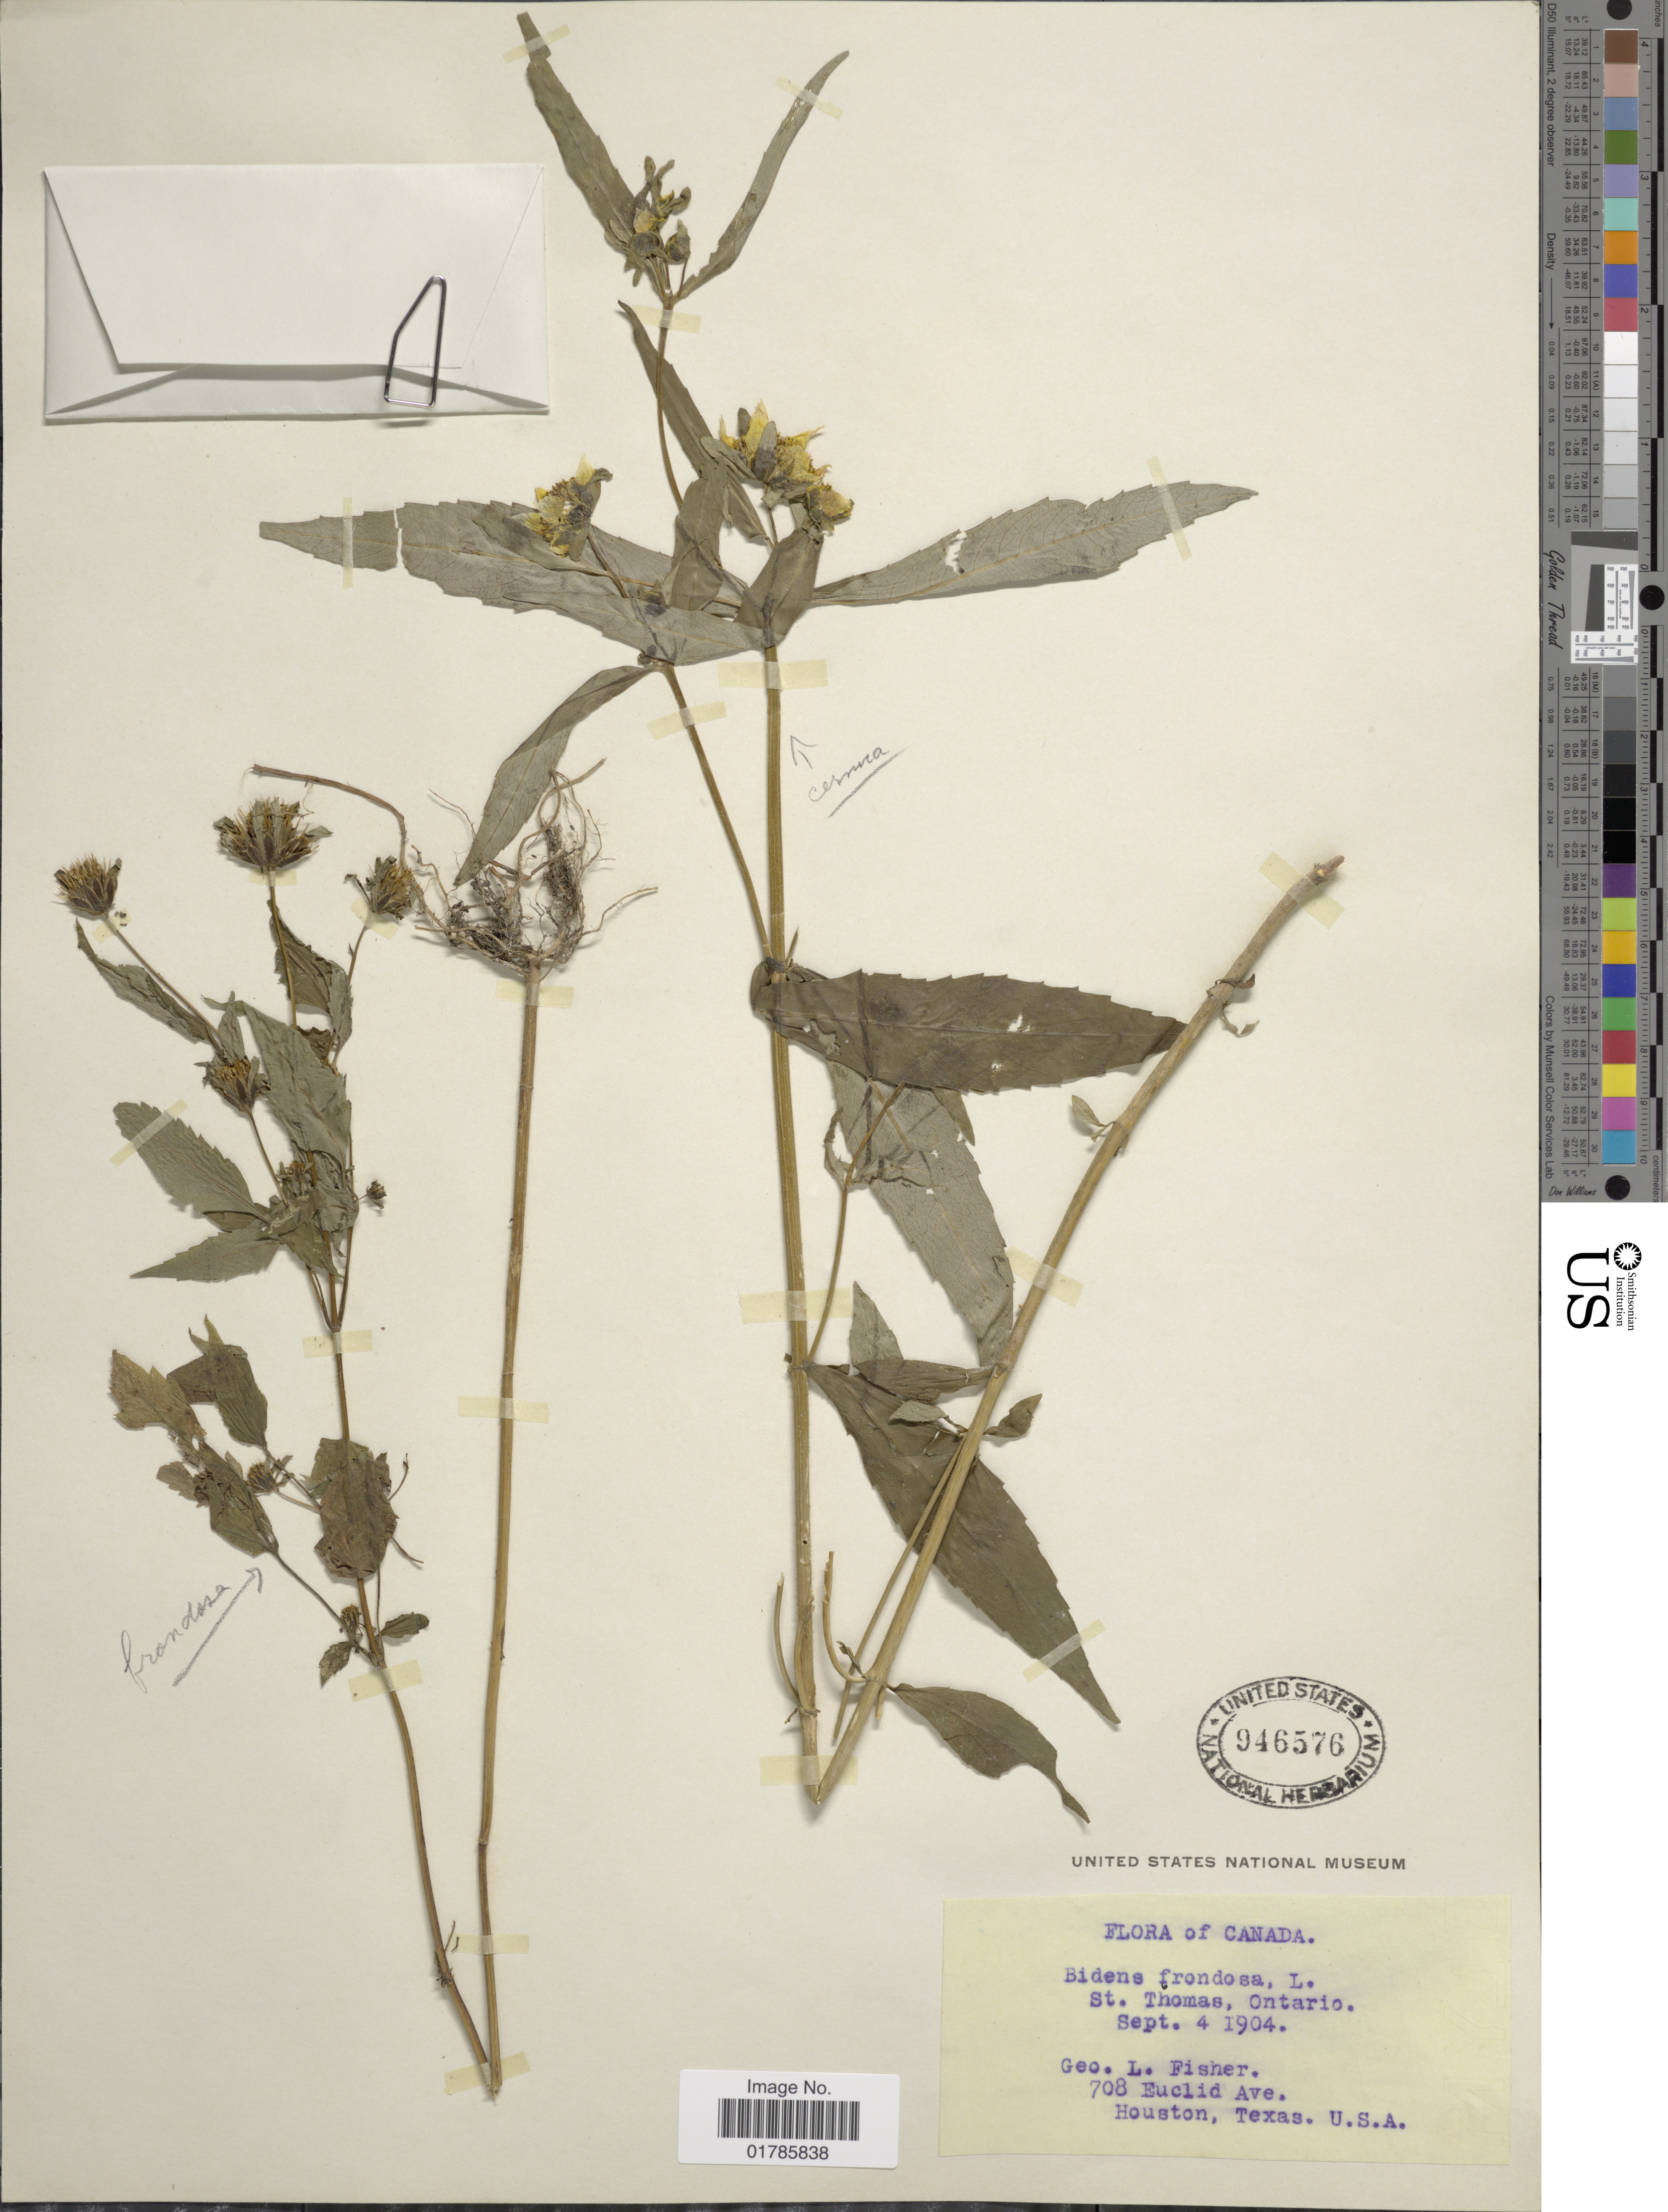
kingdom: Plantae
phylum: Tracheophyta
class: Magnoliopsida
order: Asterales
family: Asteraceae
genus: Bidens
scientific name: Bidens cernua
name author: L.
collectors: G. L. Fisher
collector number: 708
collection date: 1904-09-04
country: Canada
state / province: Ontario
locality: St. Thomas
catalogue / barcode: US 946576